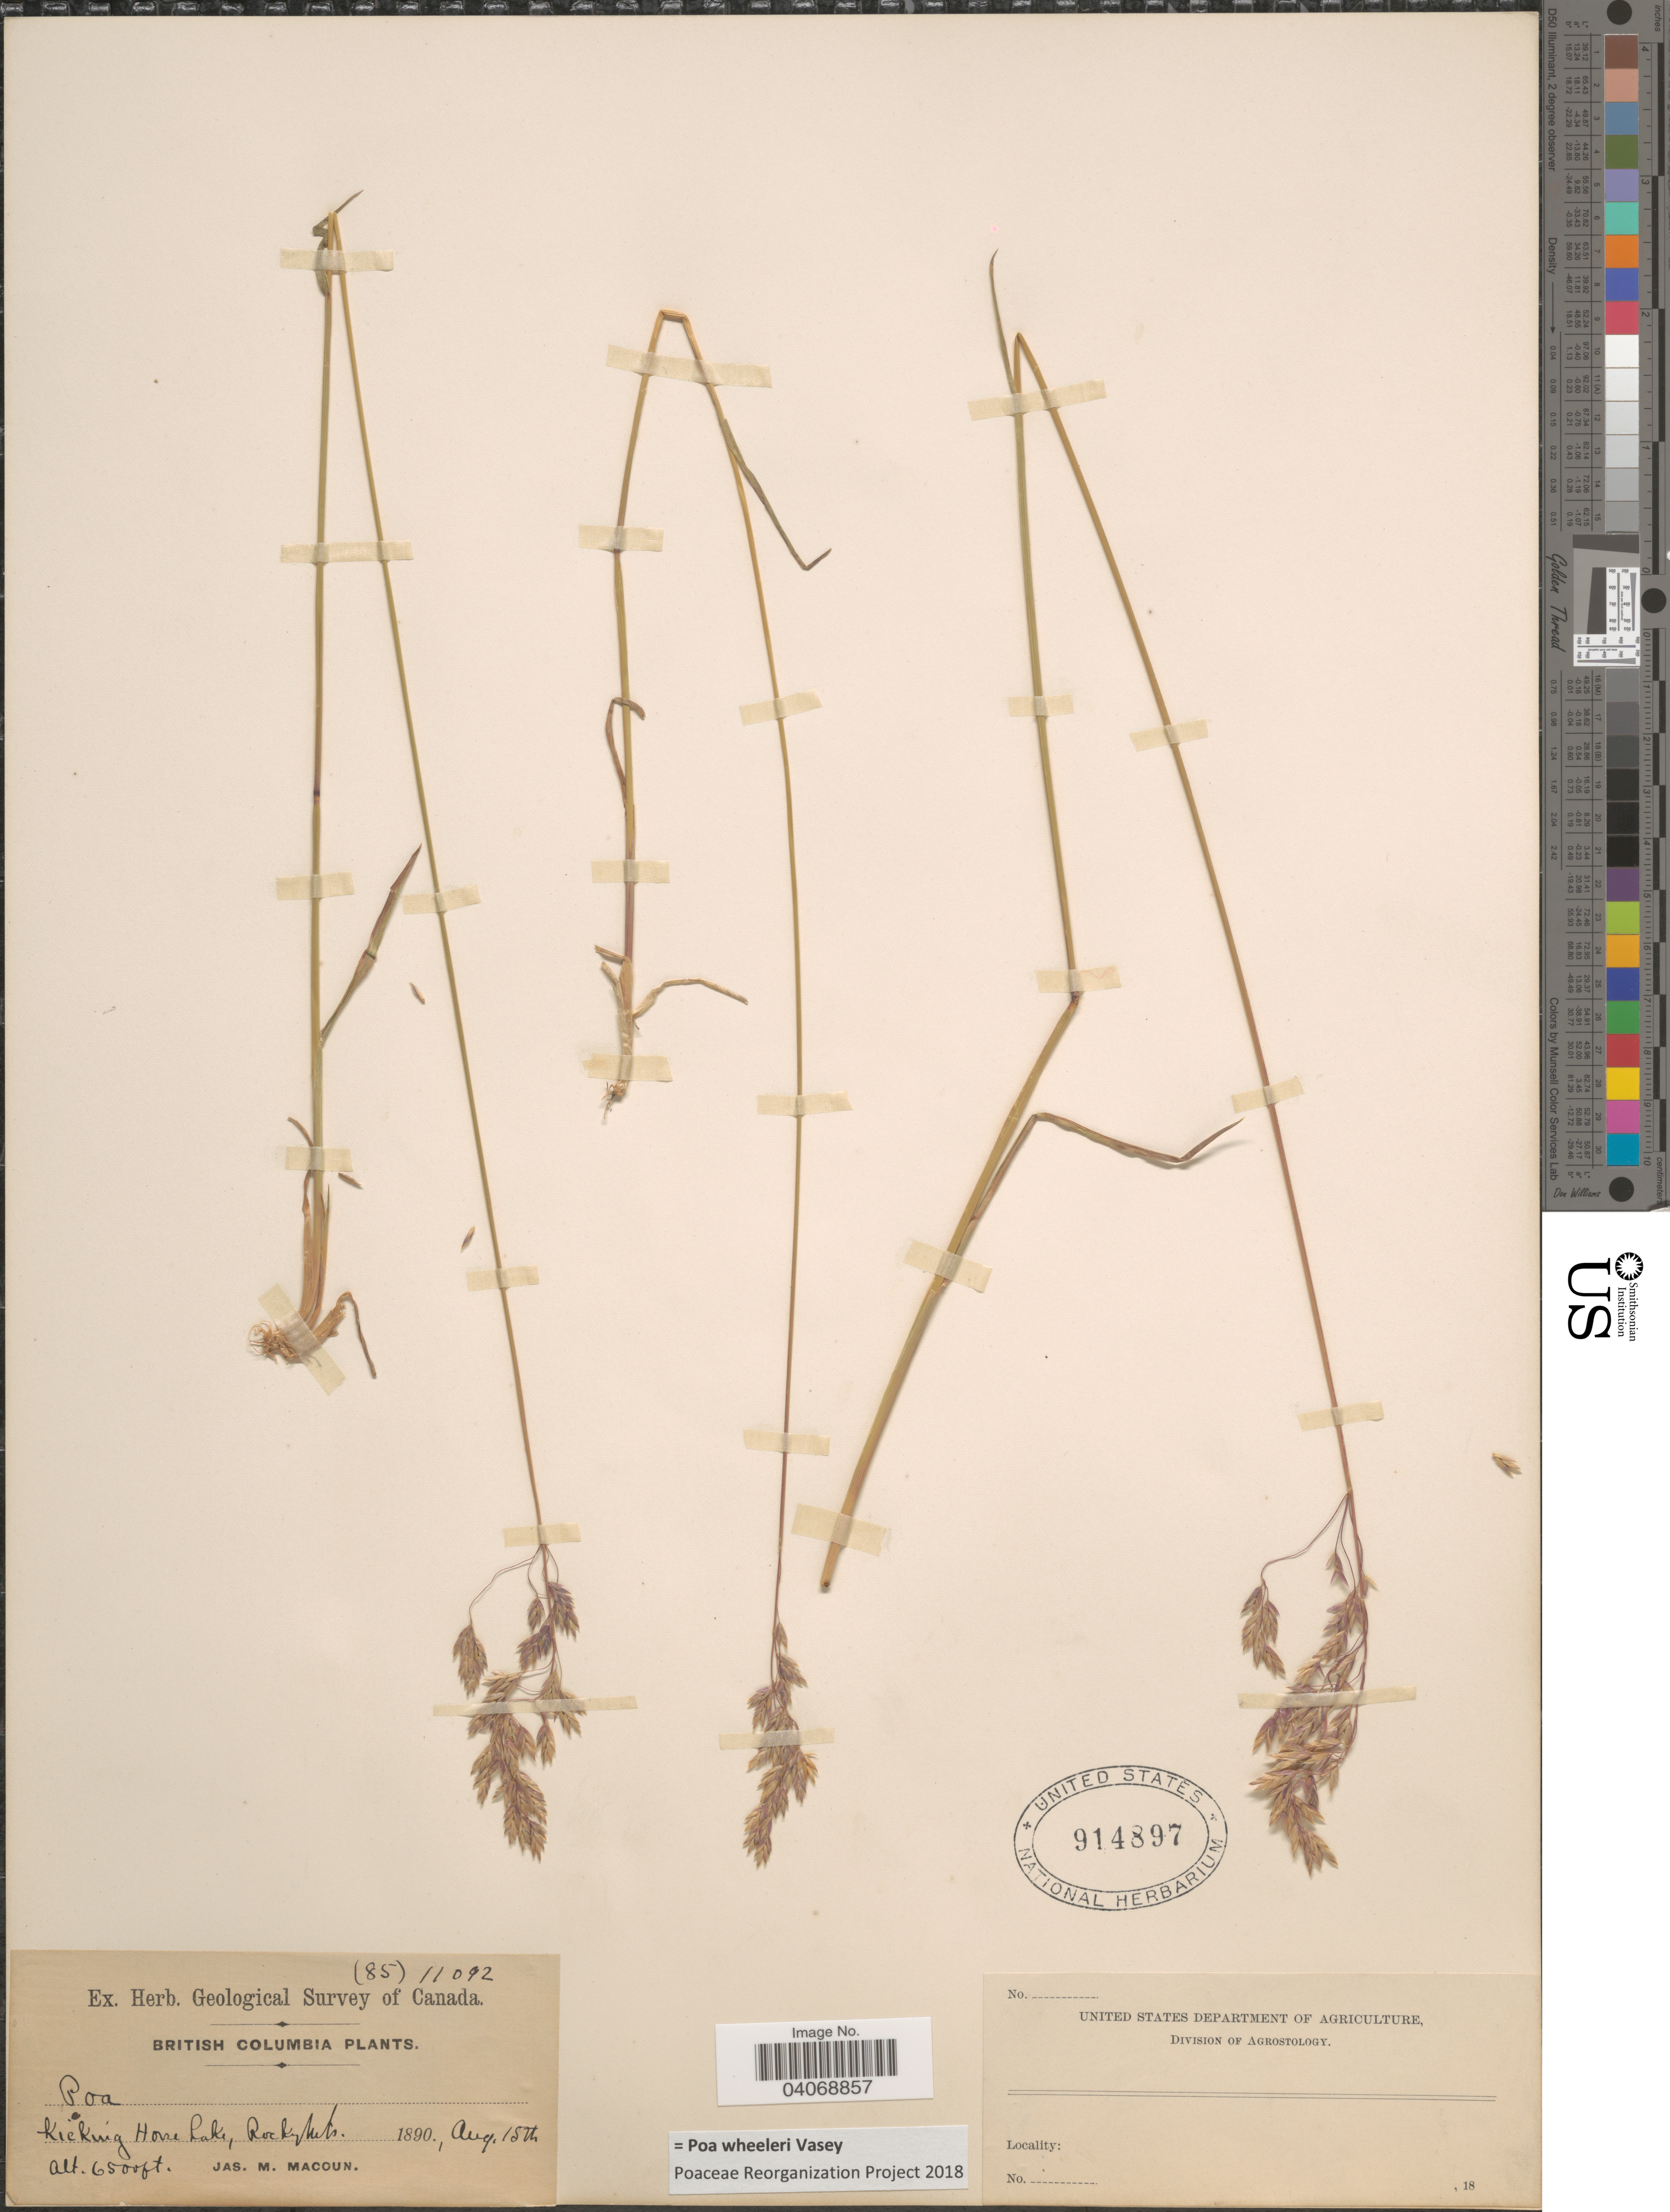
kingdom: Plantae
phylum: Tracheophyta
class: Liliopsida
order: Poales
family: Poaceae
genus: Poa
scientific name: Poa wheeleri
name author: Vasey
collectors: J. M. Macoun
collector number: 85/11092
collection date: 1890-08-15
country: Canada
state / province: British Columbia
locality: Herb. Geological Survey of Canada. Kicking Horse Lake, Rocky Mts.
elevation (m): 1981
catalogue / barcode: US 914897